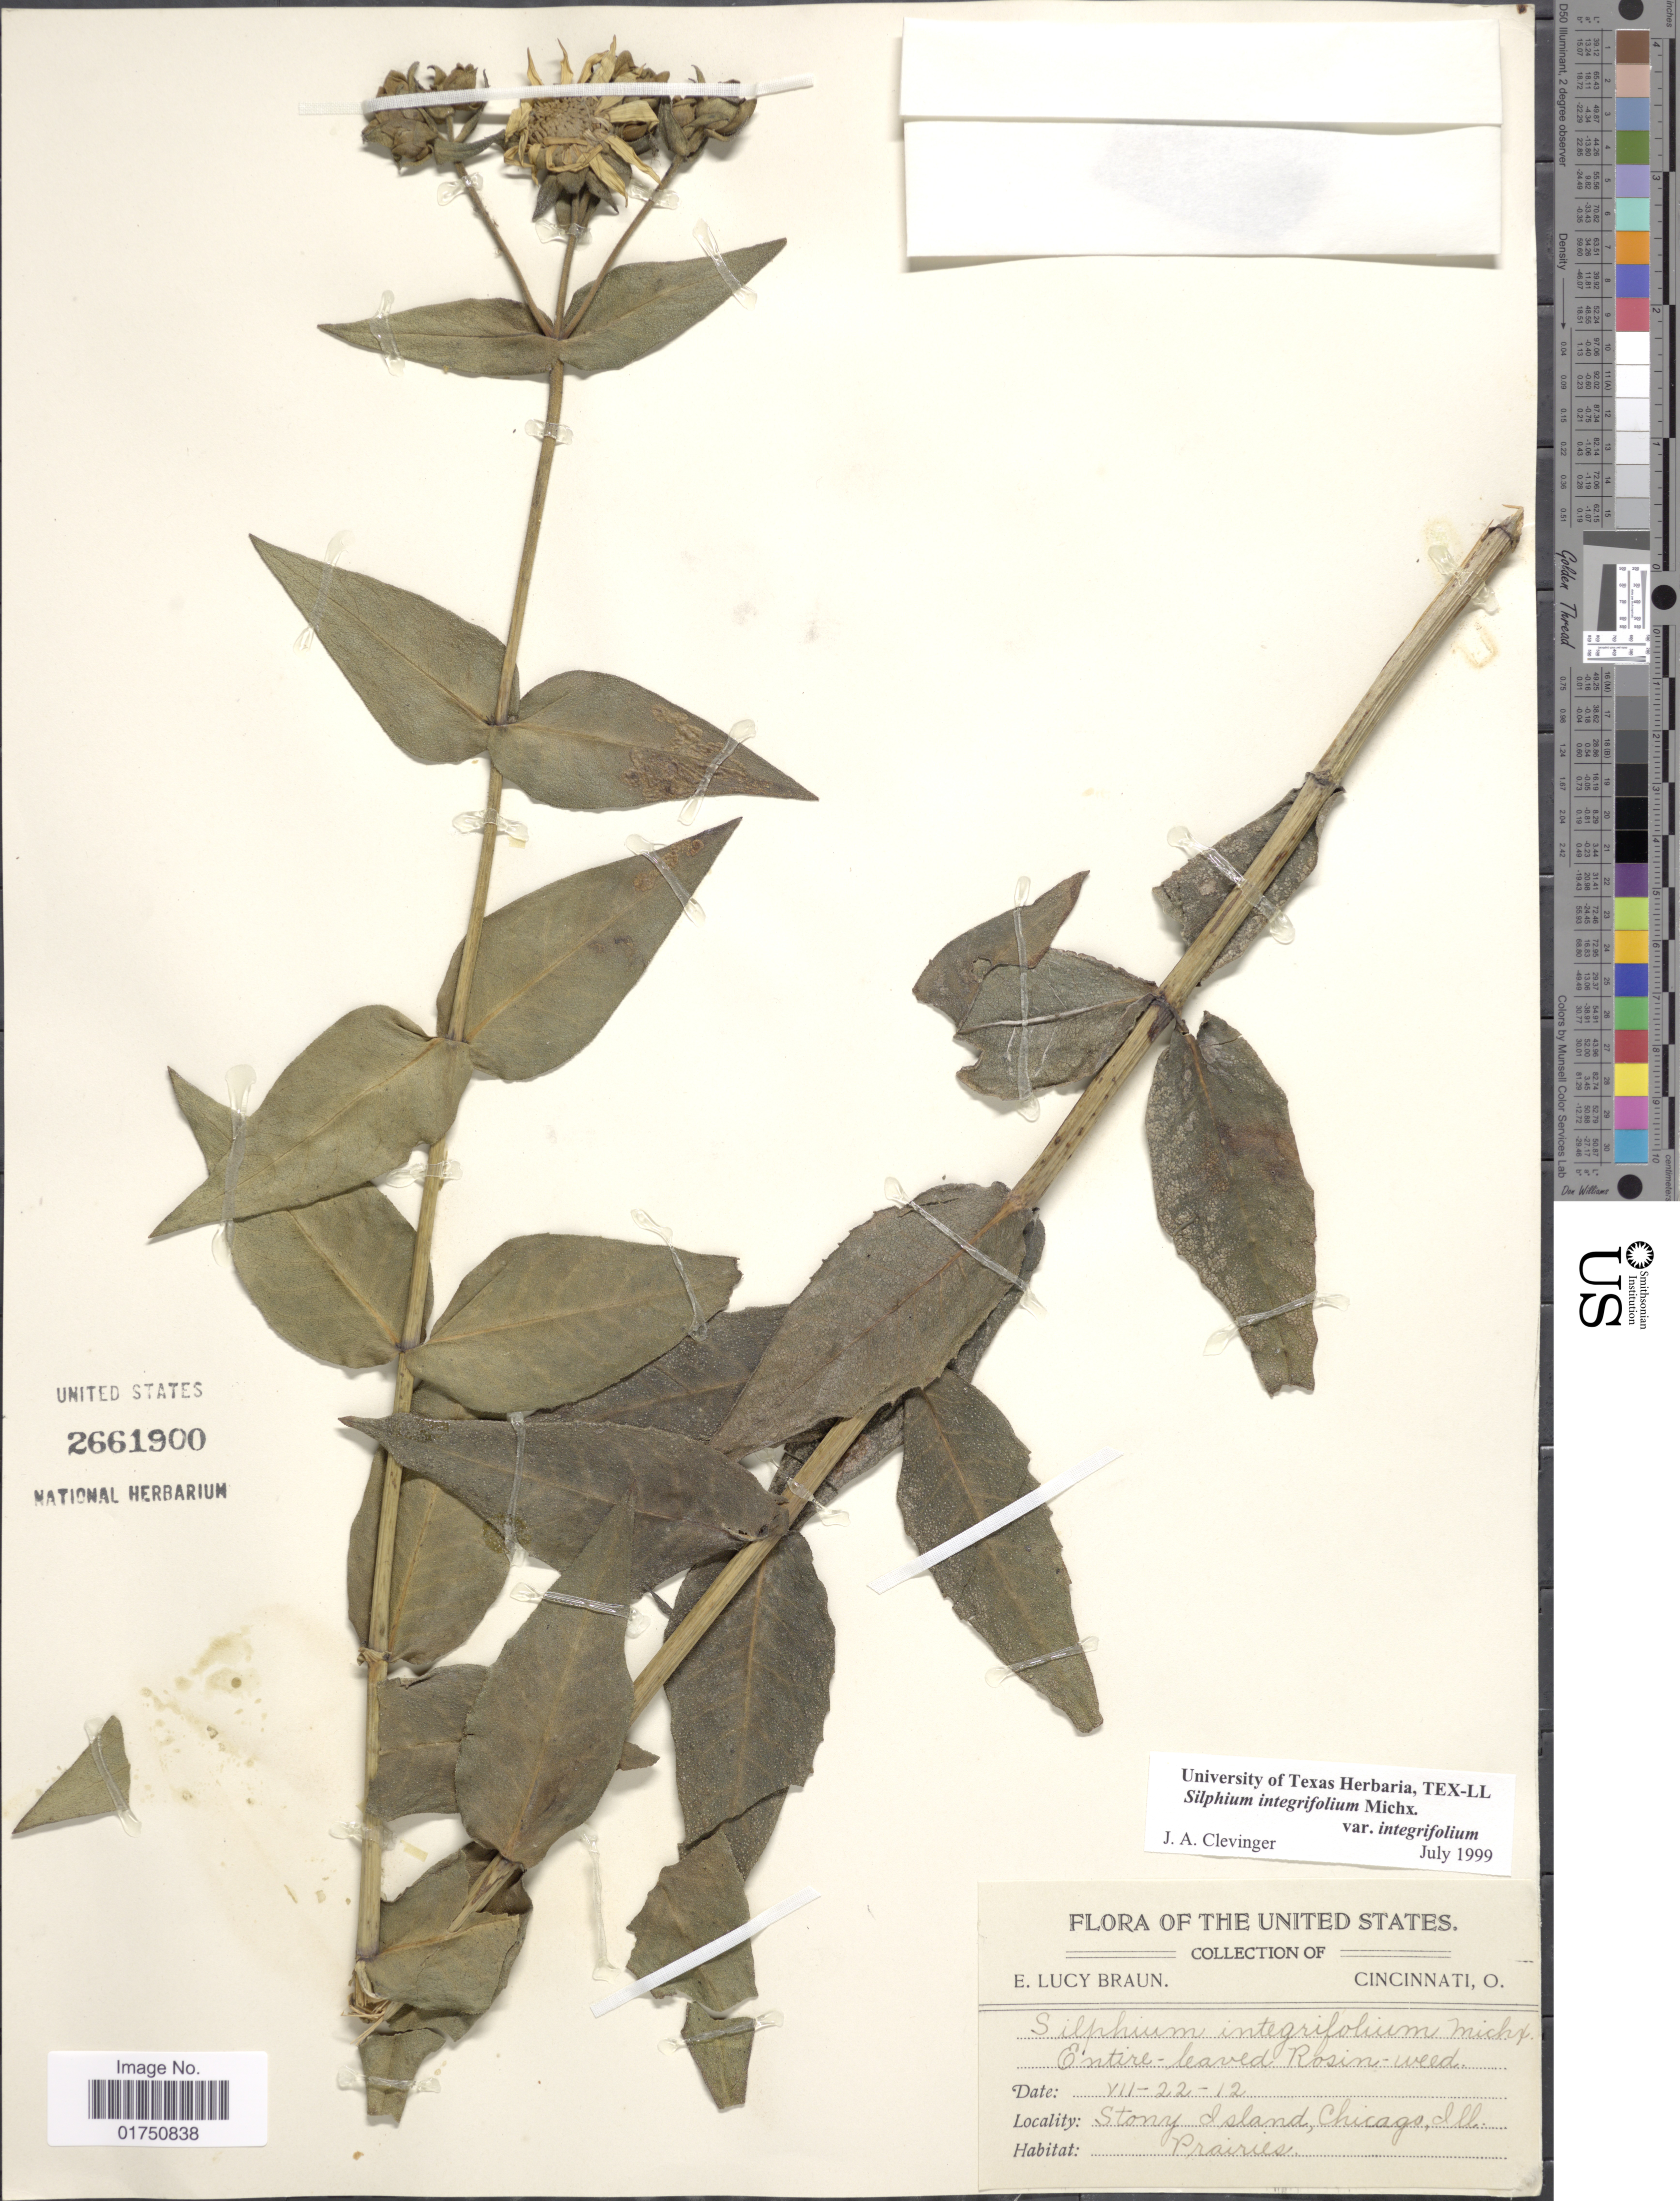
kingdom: Plantae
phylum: Tracheophyta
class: Magnoliopsida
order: Asterales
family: Asteraceae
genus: Silphium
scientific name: Silphium integrifolium var. integrifolium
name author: Michx.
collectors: E. L. Braun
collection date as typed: Transcribed d/m/y: 22/7/12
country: United States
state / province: Illinois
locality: Stony Island, Chicago, Ill.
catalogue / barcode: US 2661900